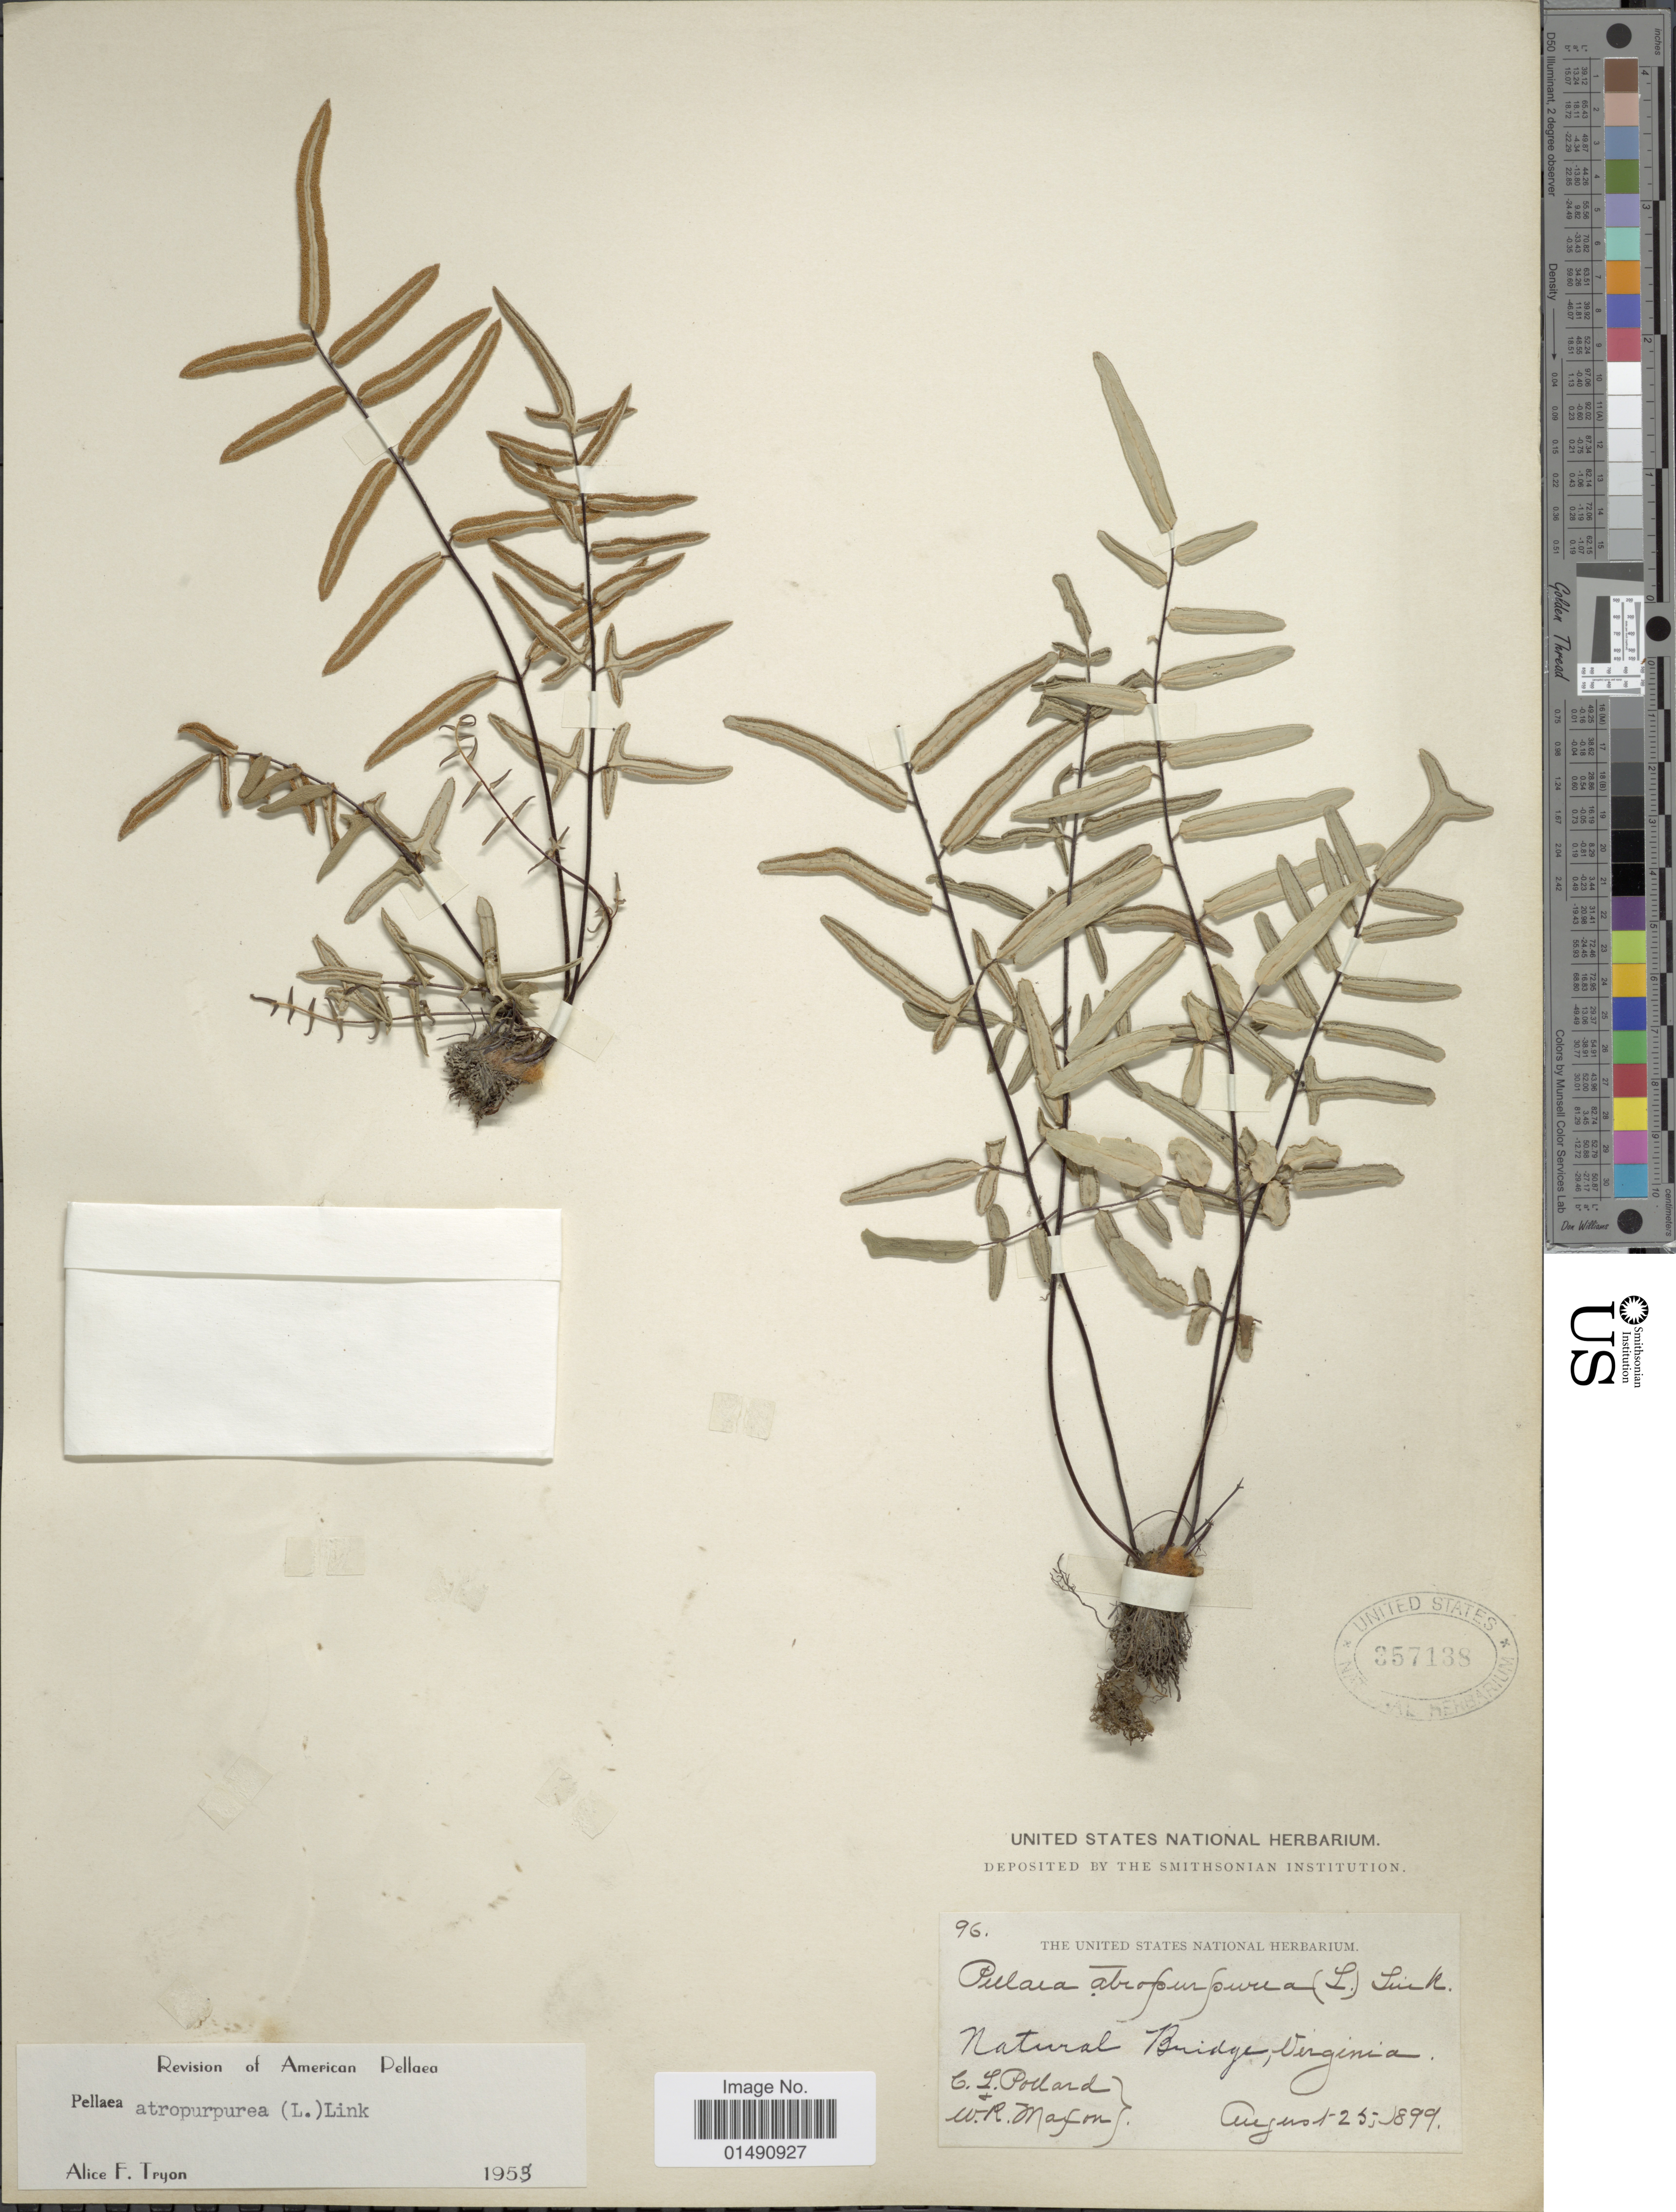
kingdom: Plantae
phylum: Tracheophyta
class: Polypodiopsida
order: Polypodiales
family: Pteridaceae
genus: Pellaea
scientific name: Pellaea atropurpurea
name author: (L.) Link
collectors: C. L. Pollard & W. R. Maxon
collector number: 96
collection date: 1899-08-25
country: United States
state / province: Virginia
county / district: Rockbridge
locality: Natural Bridge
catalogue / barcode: US 357138